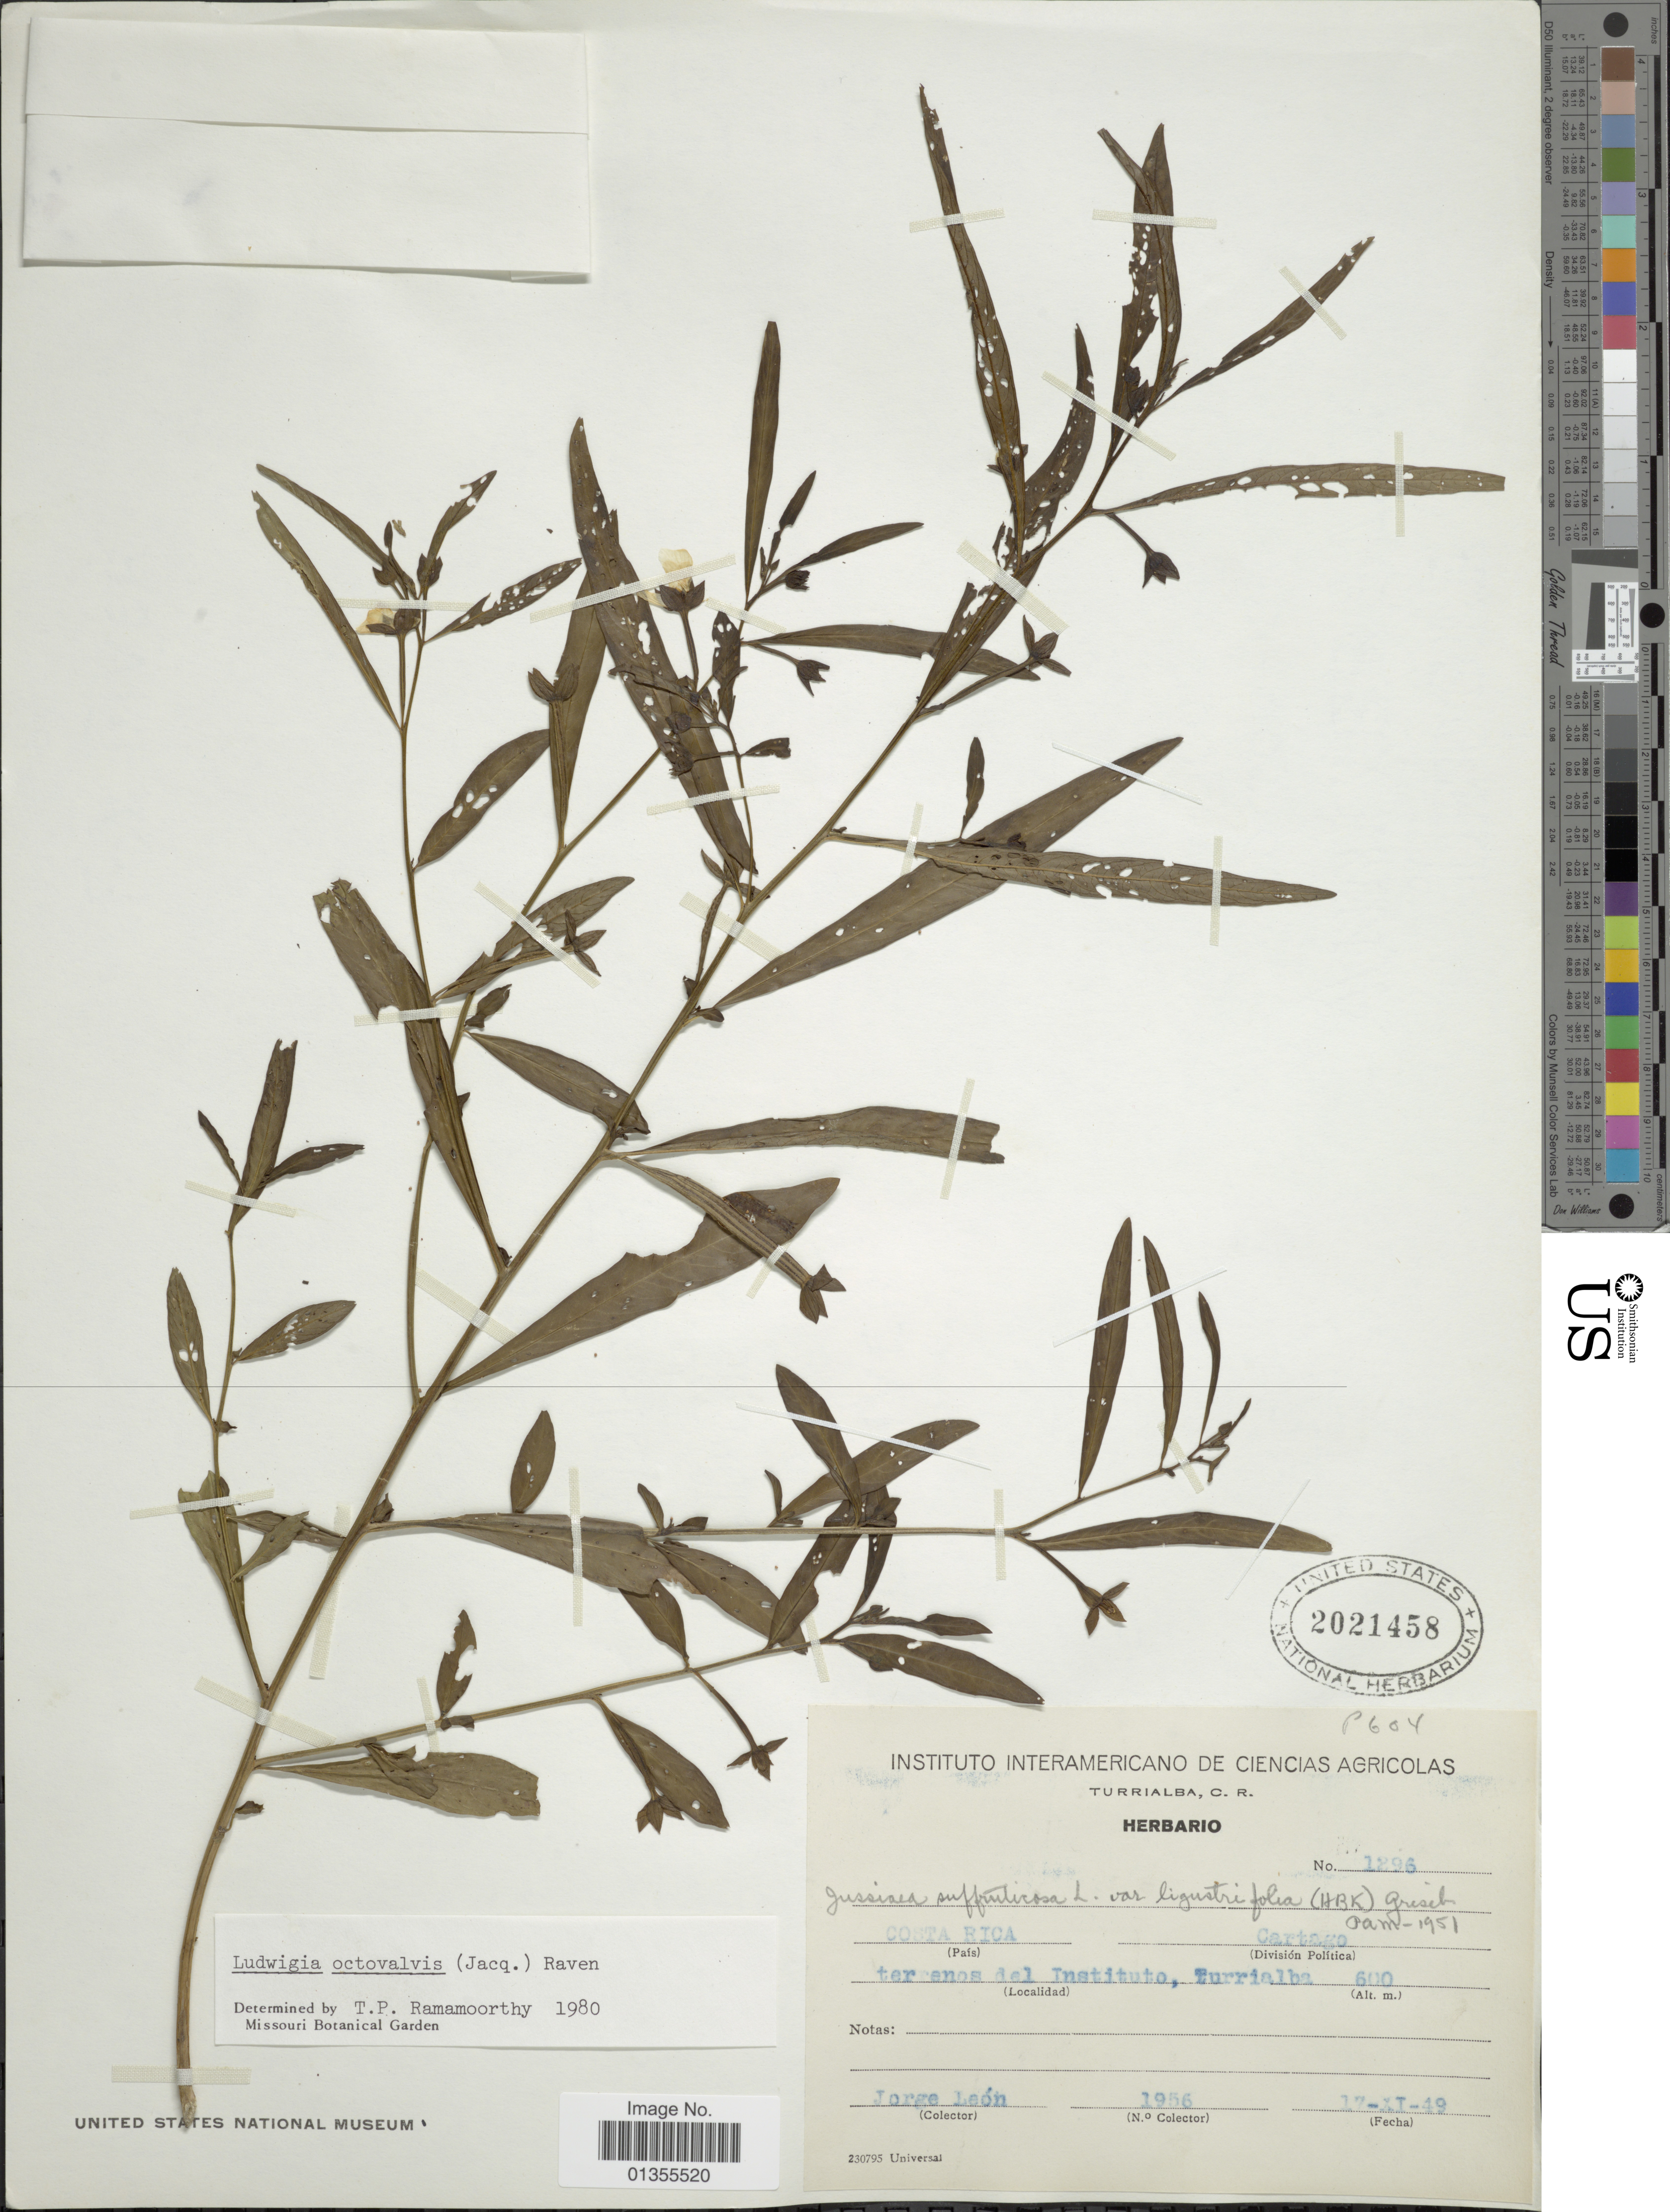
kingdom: Plantae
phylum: Tracheophyta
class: Magnoliopsida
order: Myrtales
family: Onagraceae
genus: Ludwigia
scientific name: Ludwigia octovalvis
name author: (Jacq.) P.H. Raven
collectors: J. León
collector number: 1956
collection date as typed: Transcribed d/m/y: 17/11/49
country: Costa Rica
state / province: Cartago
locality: Cartago. Terrenos del Instituto, Turrialba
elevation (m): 600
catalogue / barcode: US 2021458